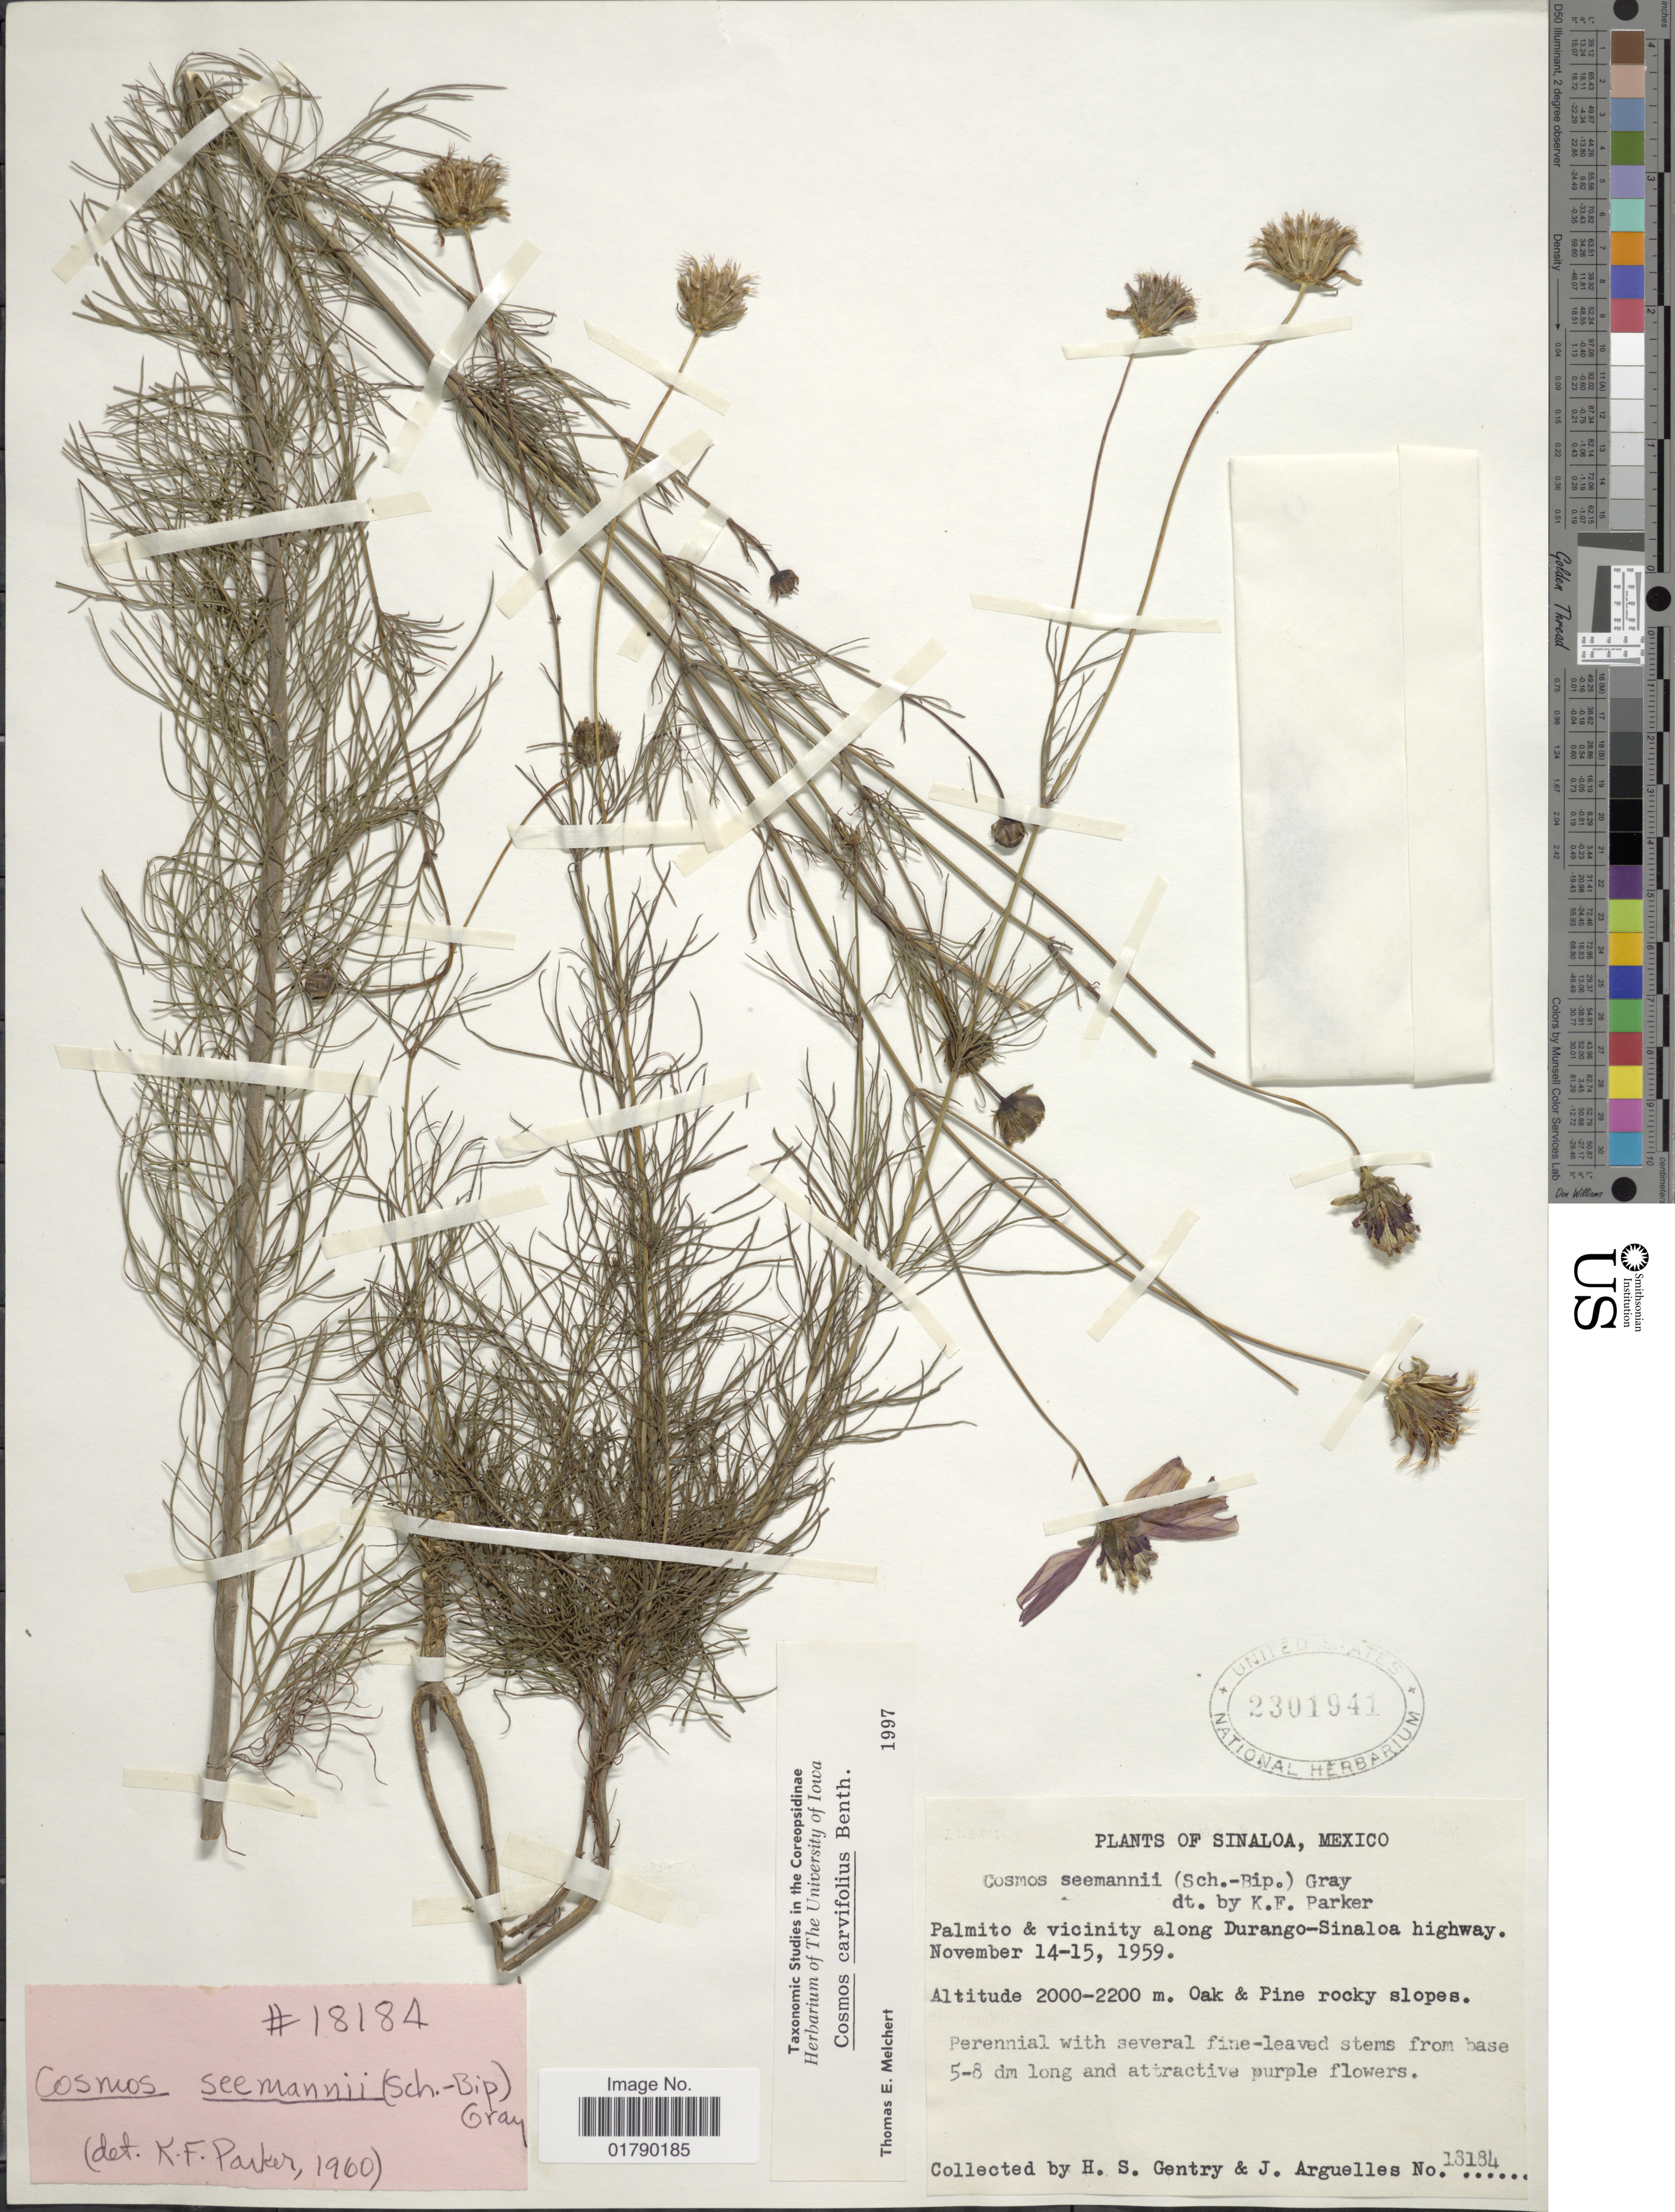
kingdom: Plantae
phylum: Tracheophyta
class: Magnoliopsida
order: Asterales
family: Asteraceae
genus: Cosmos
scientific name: Cosmos carvifolius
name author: Benth.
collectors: H. S. Gentry & J. Arguelles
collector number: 18184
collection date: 1959-11-14/1959-11-15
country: Mexico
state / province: Sinaloa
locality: Palmito & vicinity along Durango-Sinaloa highway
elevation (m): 2000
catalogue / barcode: US 2301941